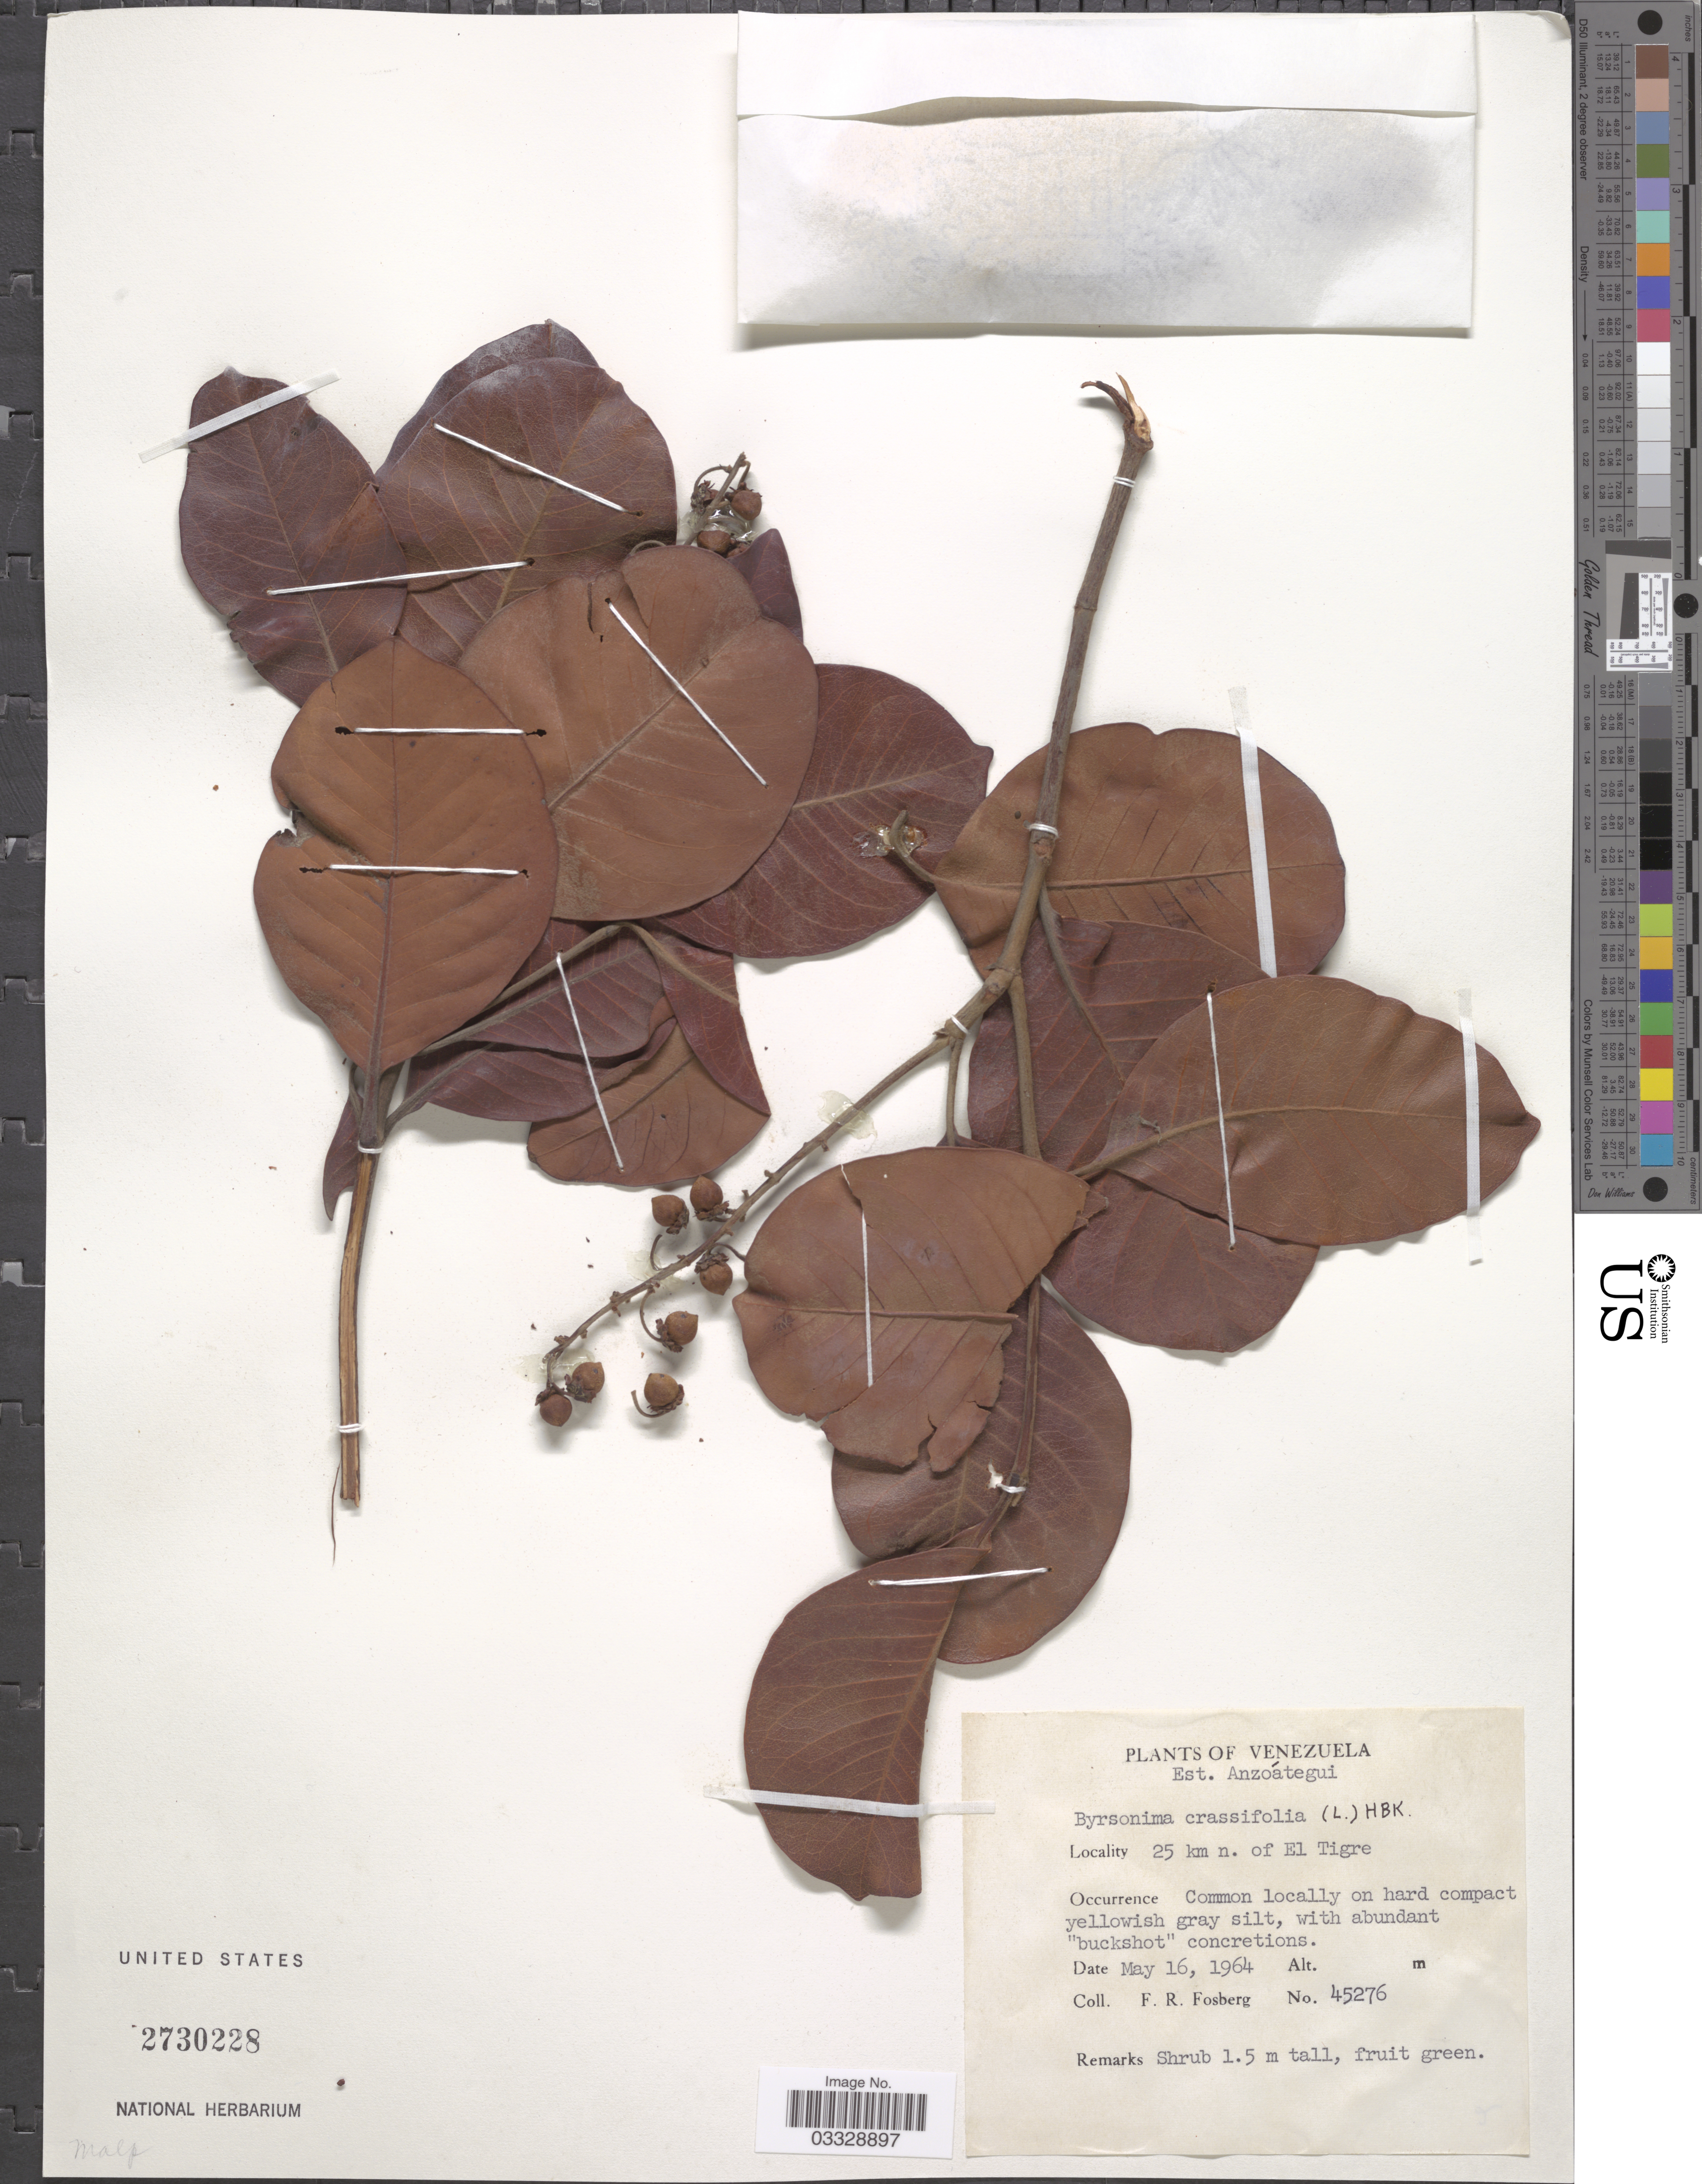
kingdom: Plantae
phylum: Tracheophyta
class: Magnoliopsida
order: Malpighiales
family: Malpighiaceae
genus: Byrsonima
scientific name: Byrsonima crassifolia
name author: (L.) Kunth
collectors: F. R. Fosberg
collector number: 45276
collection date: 1964-05-16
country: Venezuela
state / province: Anzoategui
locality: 25 km n. of El Tigre,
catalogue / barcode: US 2730228